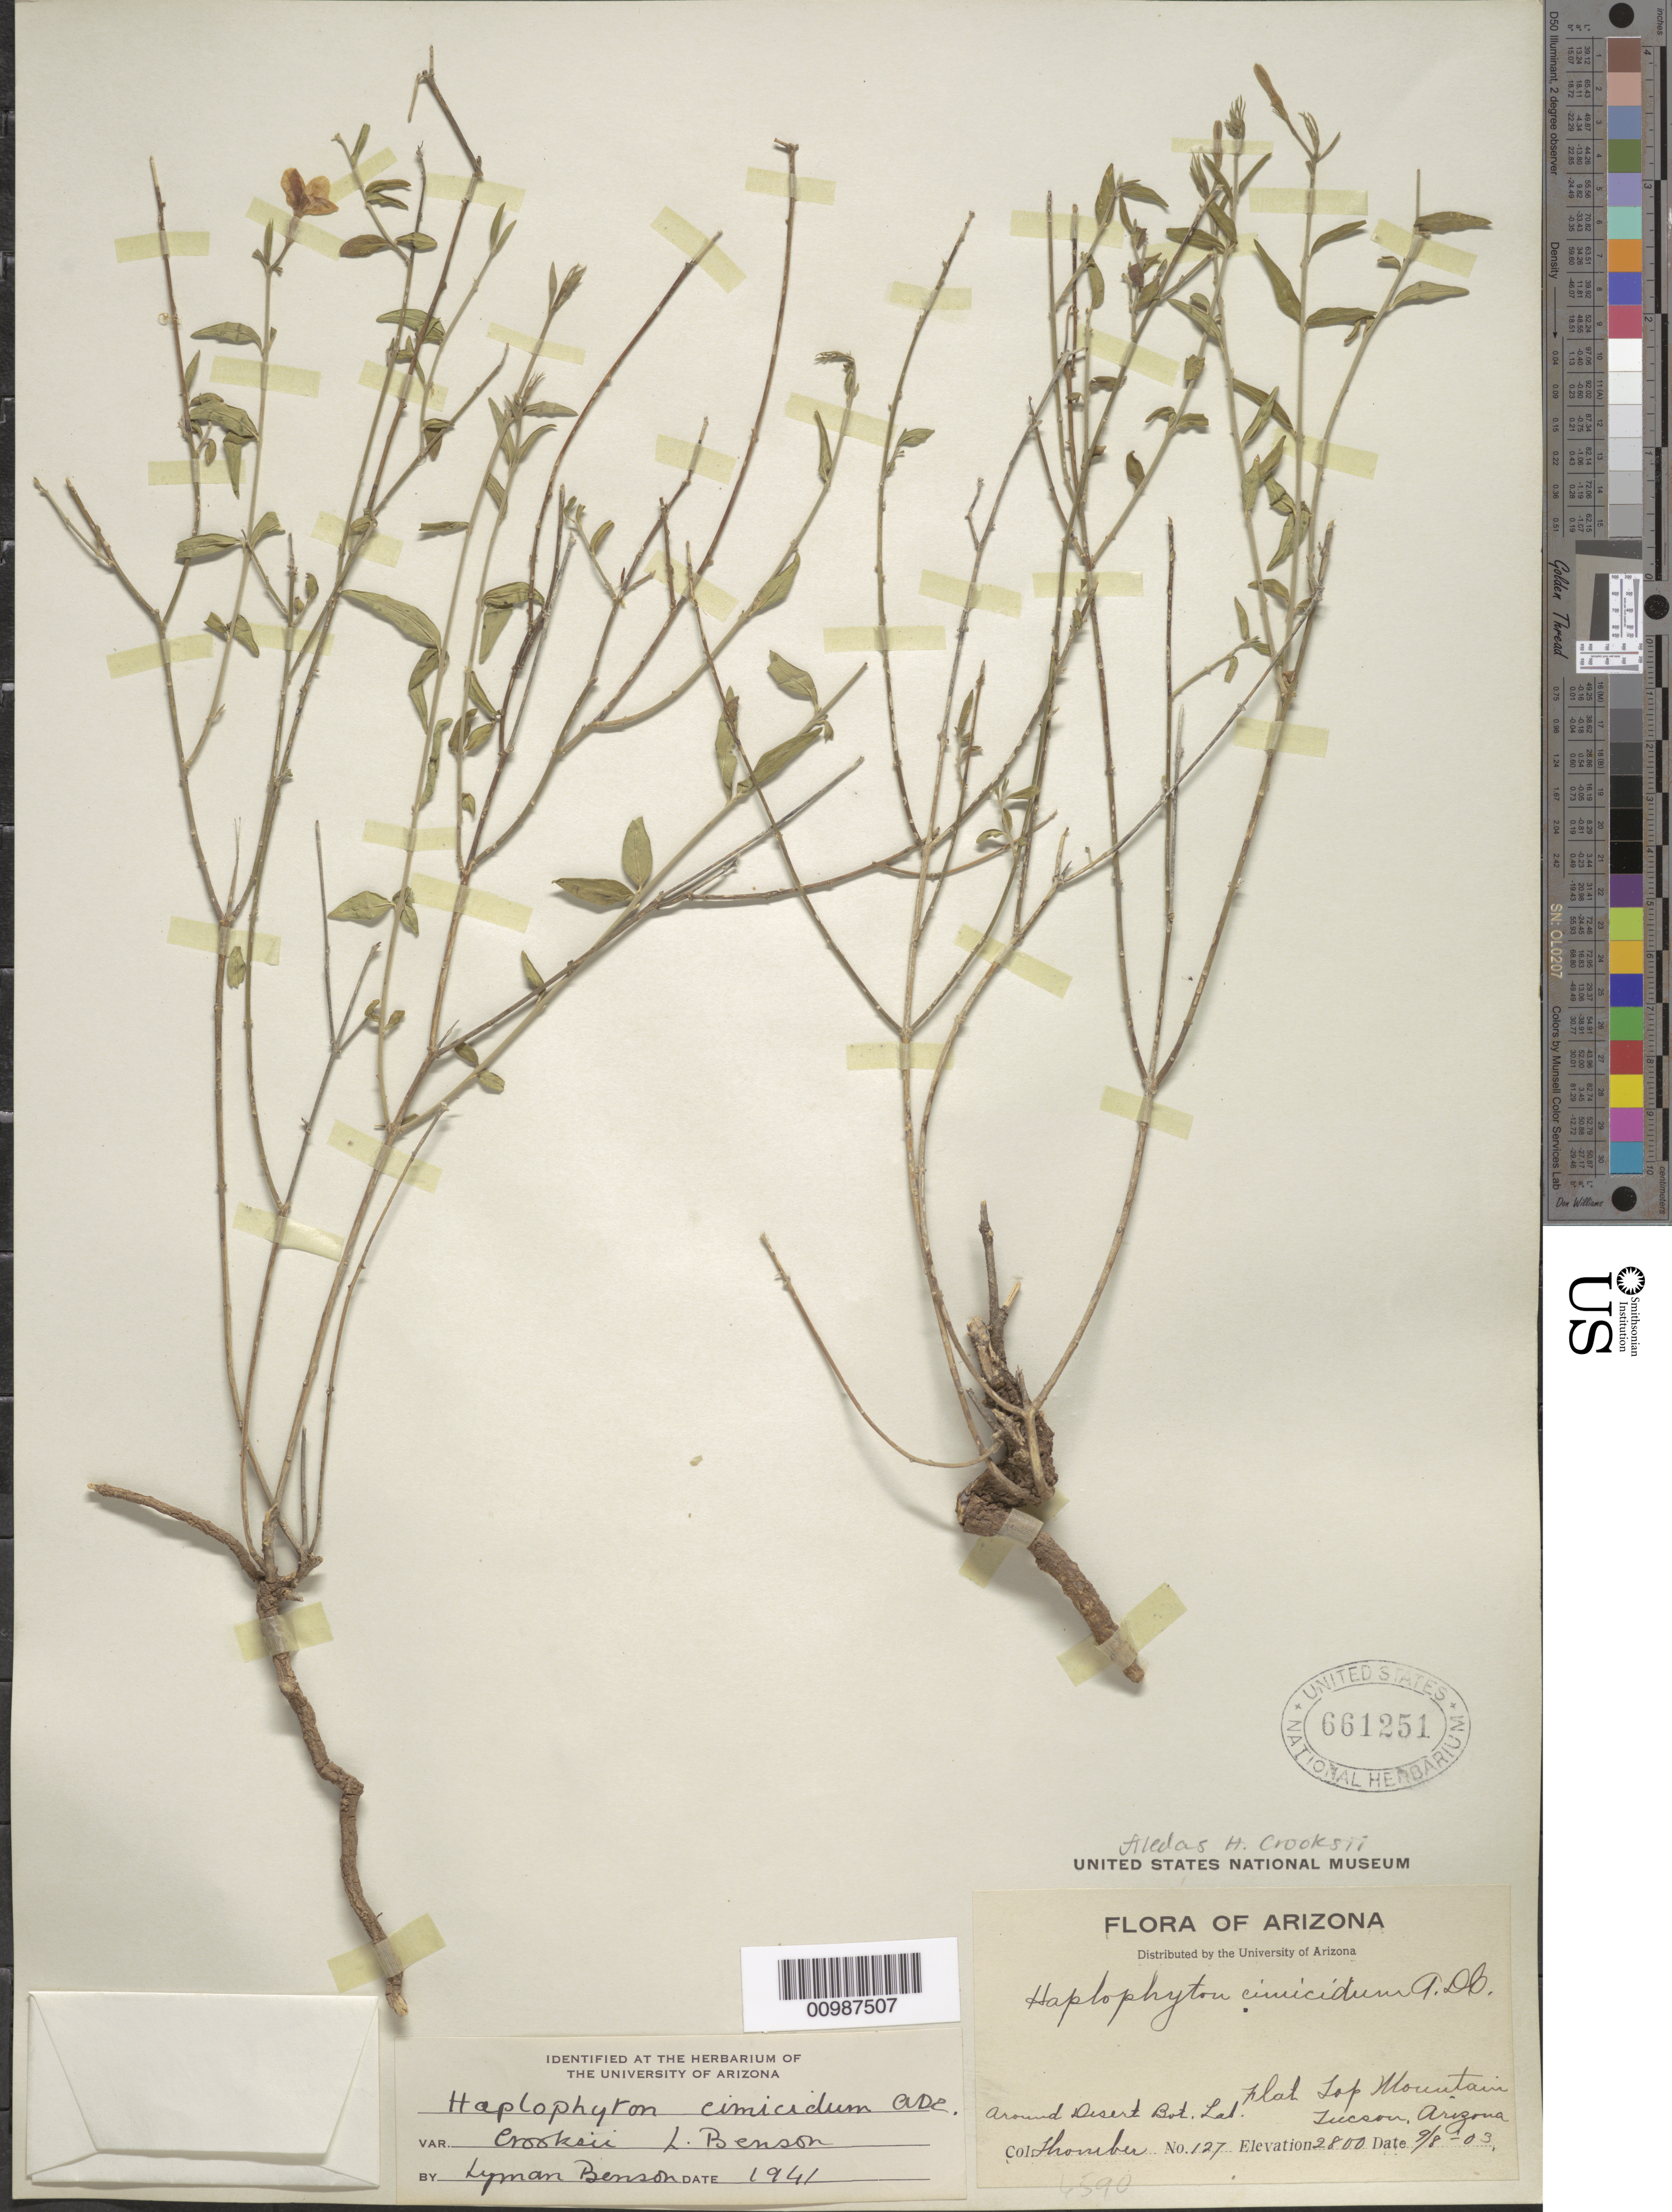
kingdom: Plantae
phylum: Tracheophyta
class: Magnoliopsida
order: Gentianales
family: Apocynaceae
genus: Haplophyton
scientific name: Haplophyton crooksii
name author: (L.D. Benson) L.D. Benson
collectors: J. Thornber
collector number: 127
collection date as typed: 09 Aug 1903 or 08 Sep 1903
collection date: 1903-08-09/1903-09-08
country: United States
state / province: Arizona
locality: Flat Top Mountain, Tucson, around desert Bot. Lab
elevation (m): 2800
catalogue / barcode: US 661251